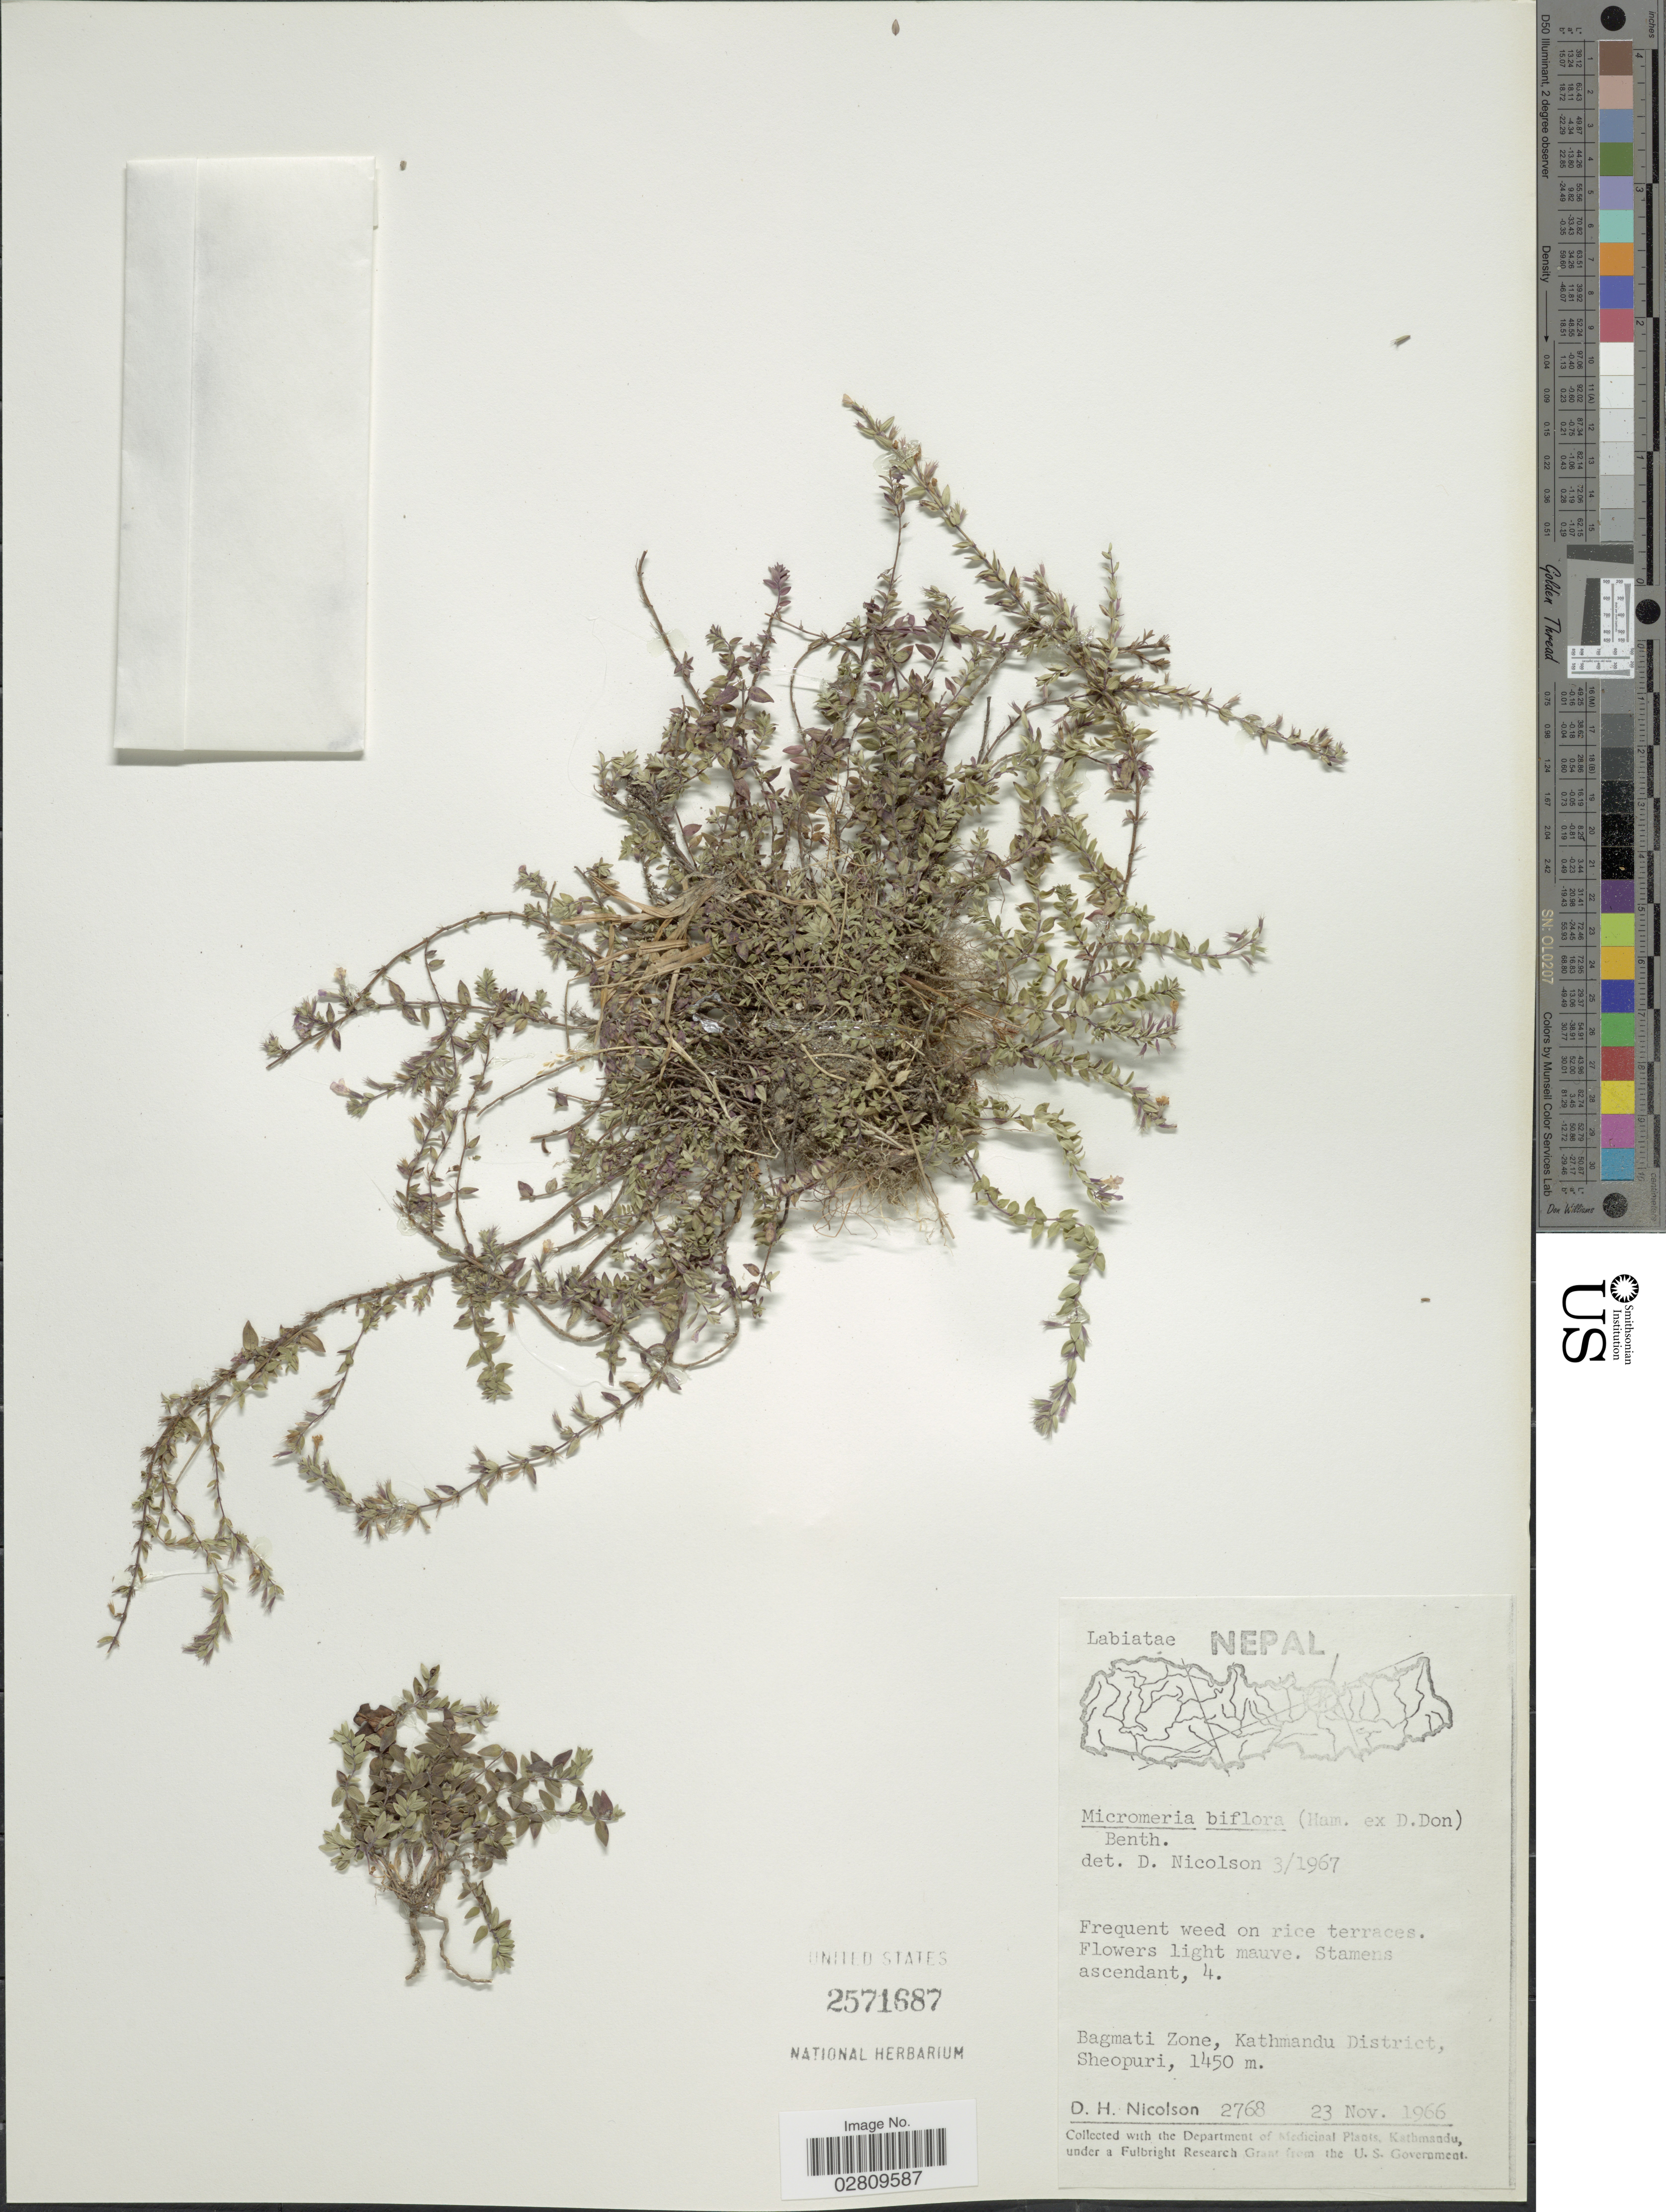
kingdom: Plantae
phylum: Tracheophyta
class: Magnoliopsida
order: Lamiales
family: Lamiaceae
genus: Micromeria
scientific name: Micromeria biflora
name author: (Buch.-Ham. ex D. Don) Benth.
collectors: D. H. Nicolson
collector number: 2768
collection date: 1966-11-23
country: Nepal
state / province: Bagmati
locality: Bagmati Zone, Kathmandu District, Sheopuri.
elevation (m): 1450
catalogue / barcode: US 2571687